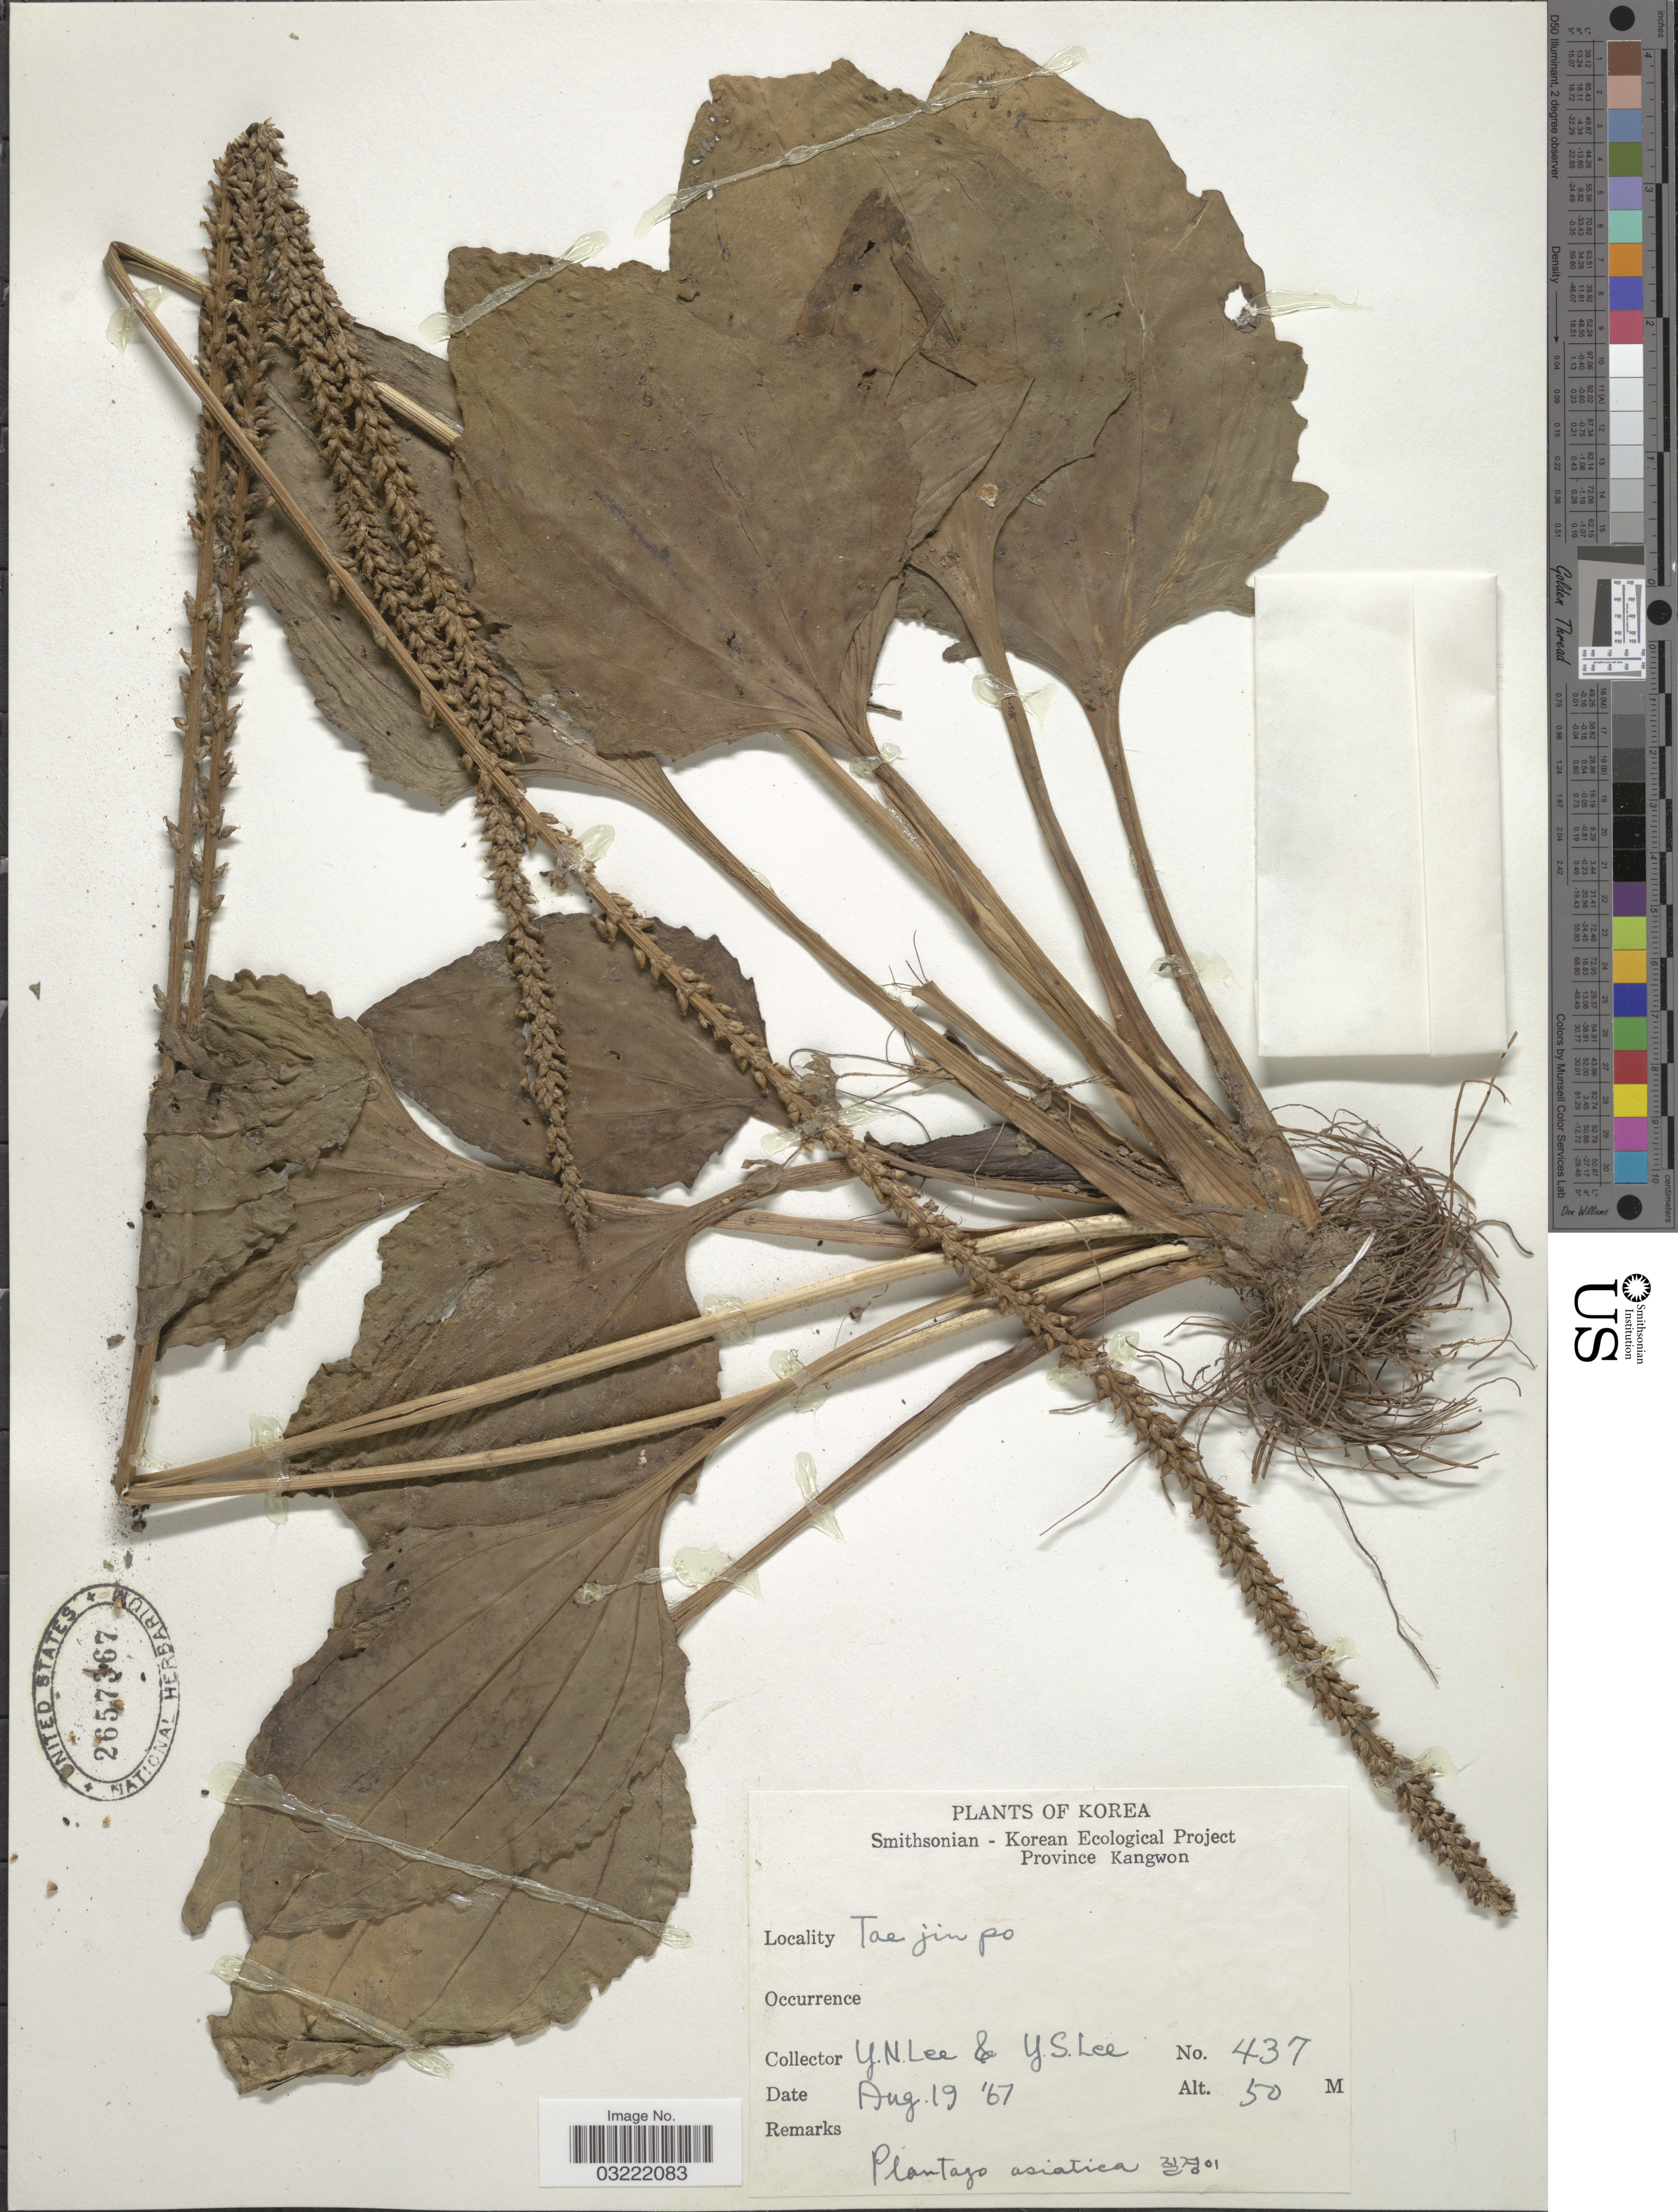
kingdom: Plantae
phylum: Tracheophyta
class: Magnoliopsida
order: Lamiales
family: Plantaginaceae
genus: Plantago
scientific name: Plantago asiatica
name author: L.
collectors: Y. N. Lee & Y. S. Lee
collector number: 437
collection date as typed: Transcribed d/m/y: 19/8/67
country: South Korea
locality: Tae jin po.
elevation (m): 50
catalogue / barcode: US 2657367